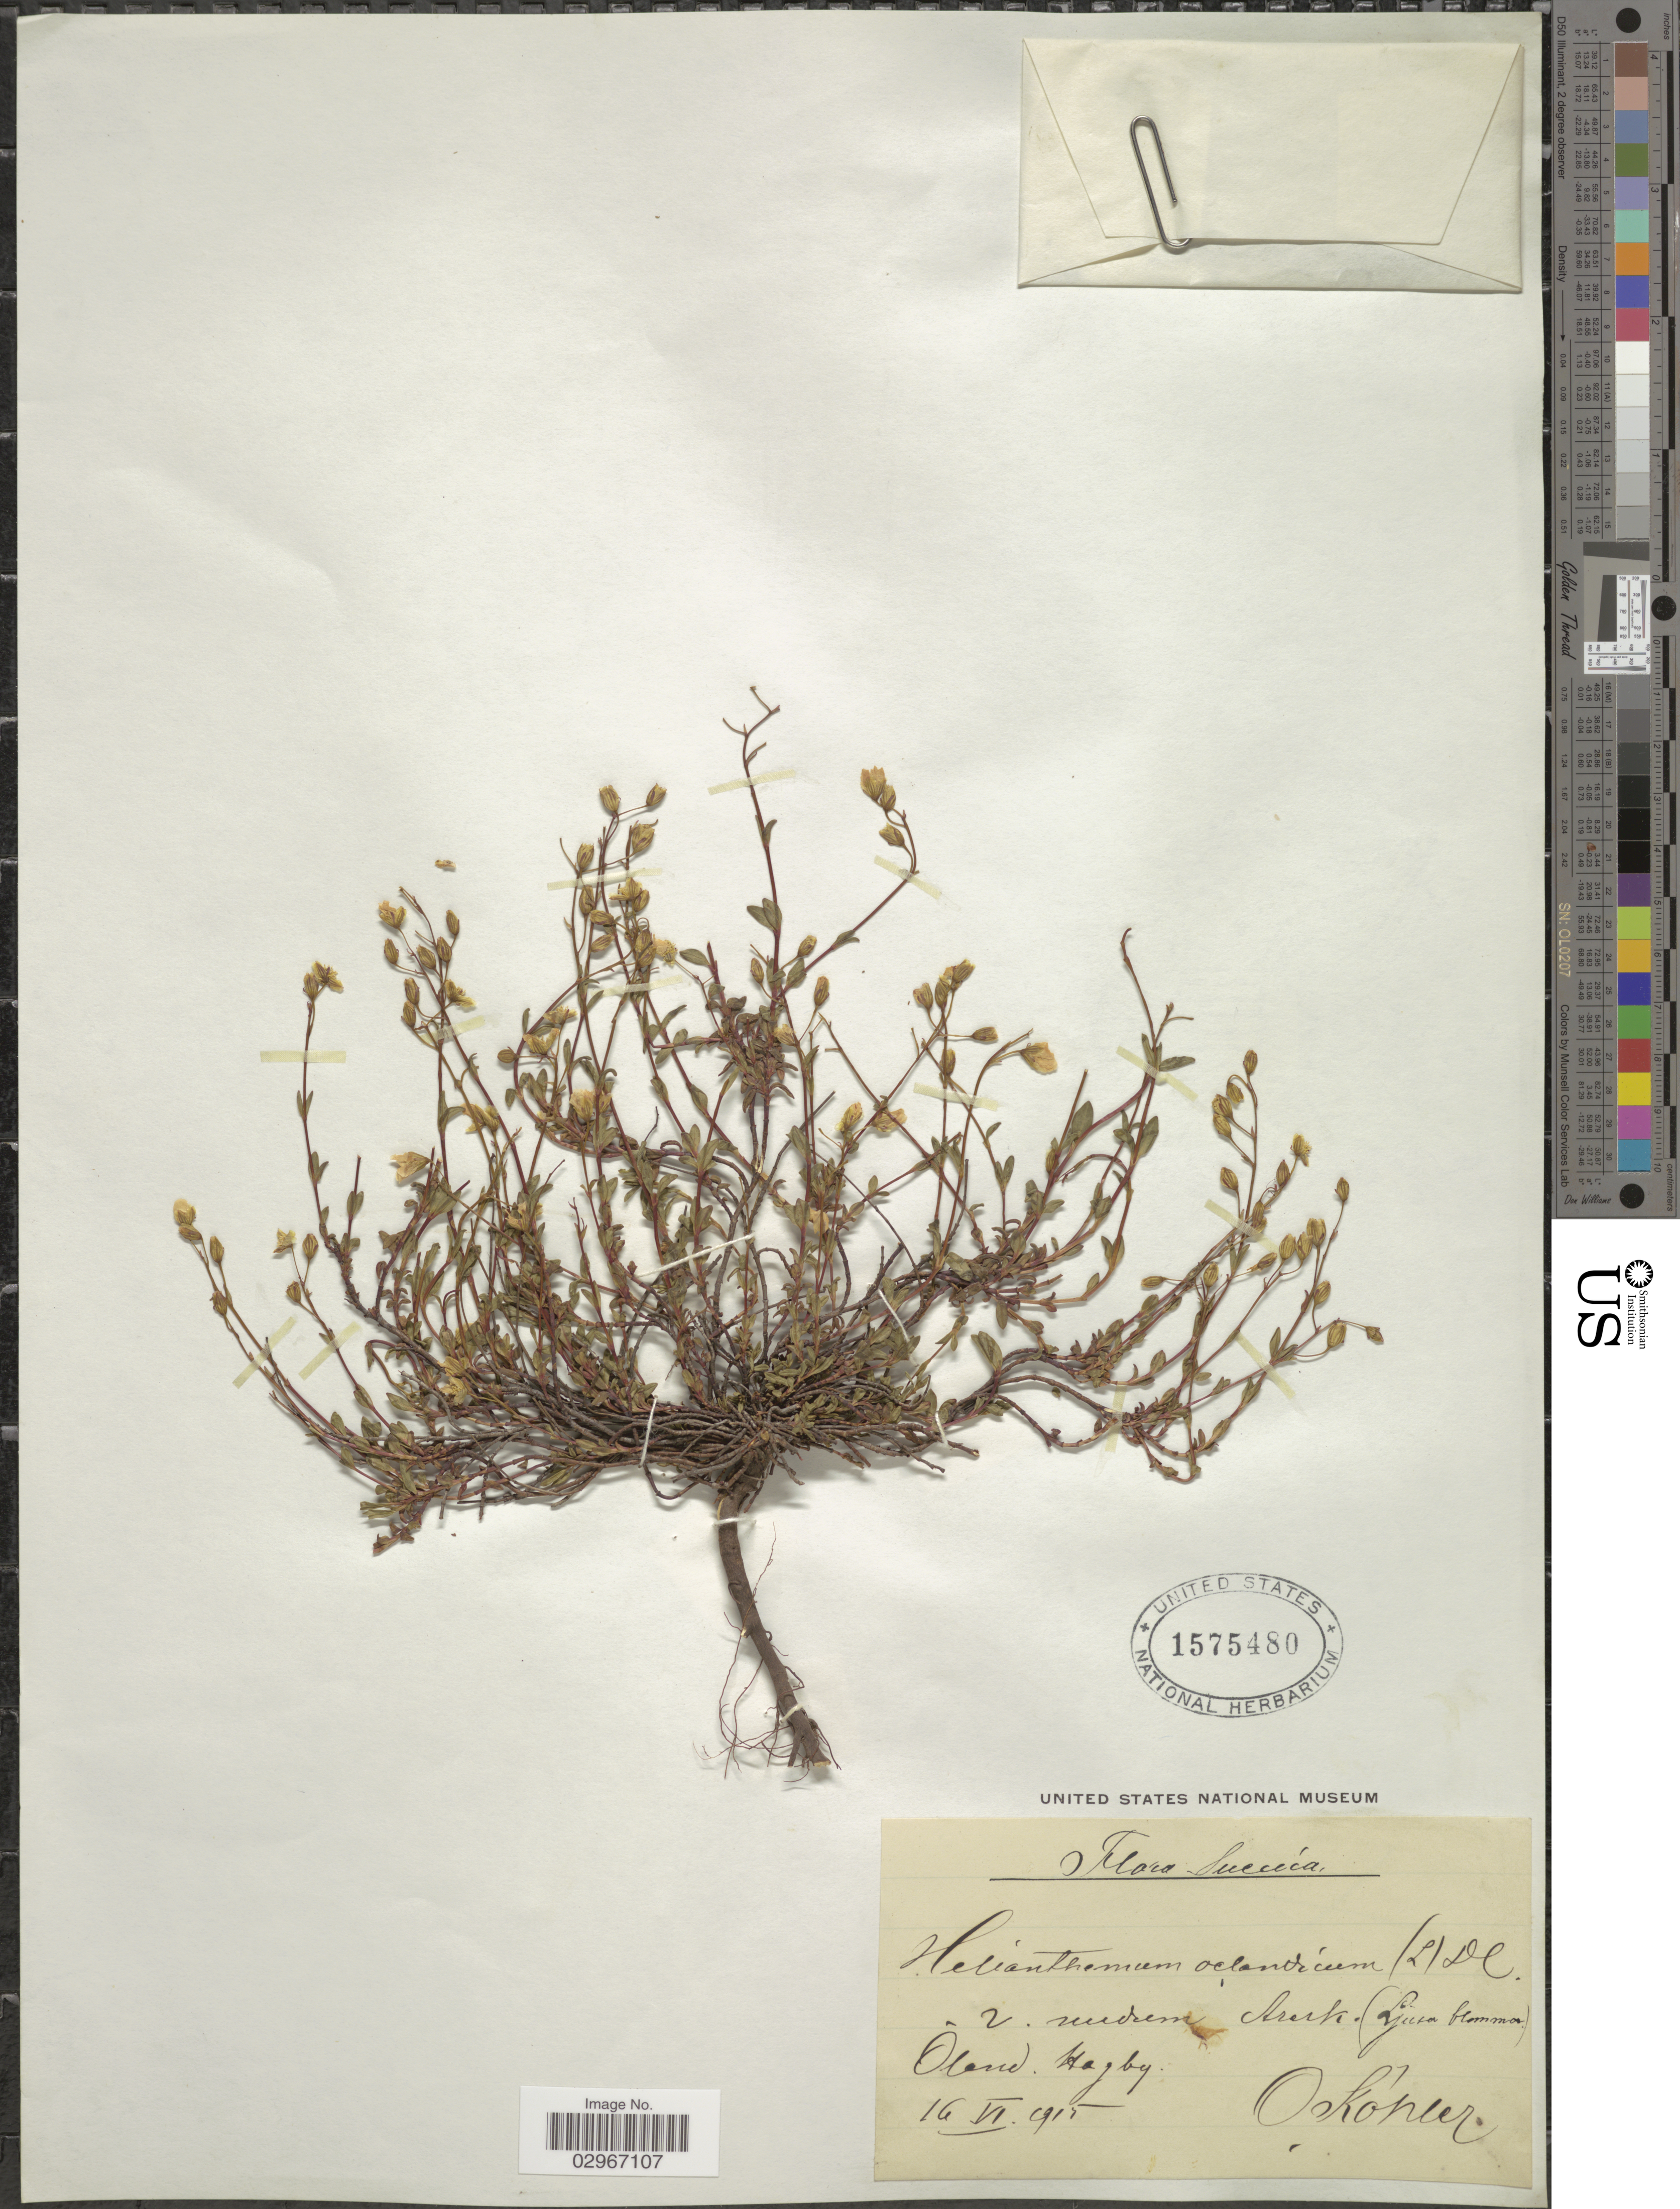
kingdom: Plantae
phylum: Tracheophyta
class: Magnoliopsida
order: Malvales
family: Cistaceae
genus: Helianthemum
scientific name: Helianthemum oelandicum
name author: (L.) DC.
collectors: O. Köhler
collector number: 2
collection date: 1915-06-16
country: Sweden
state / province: Kalmar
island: Oland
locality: Suecica. Oland, Hagby.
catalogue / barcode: US 1575480